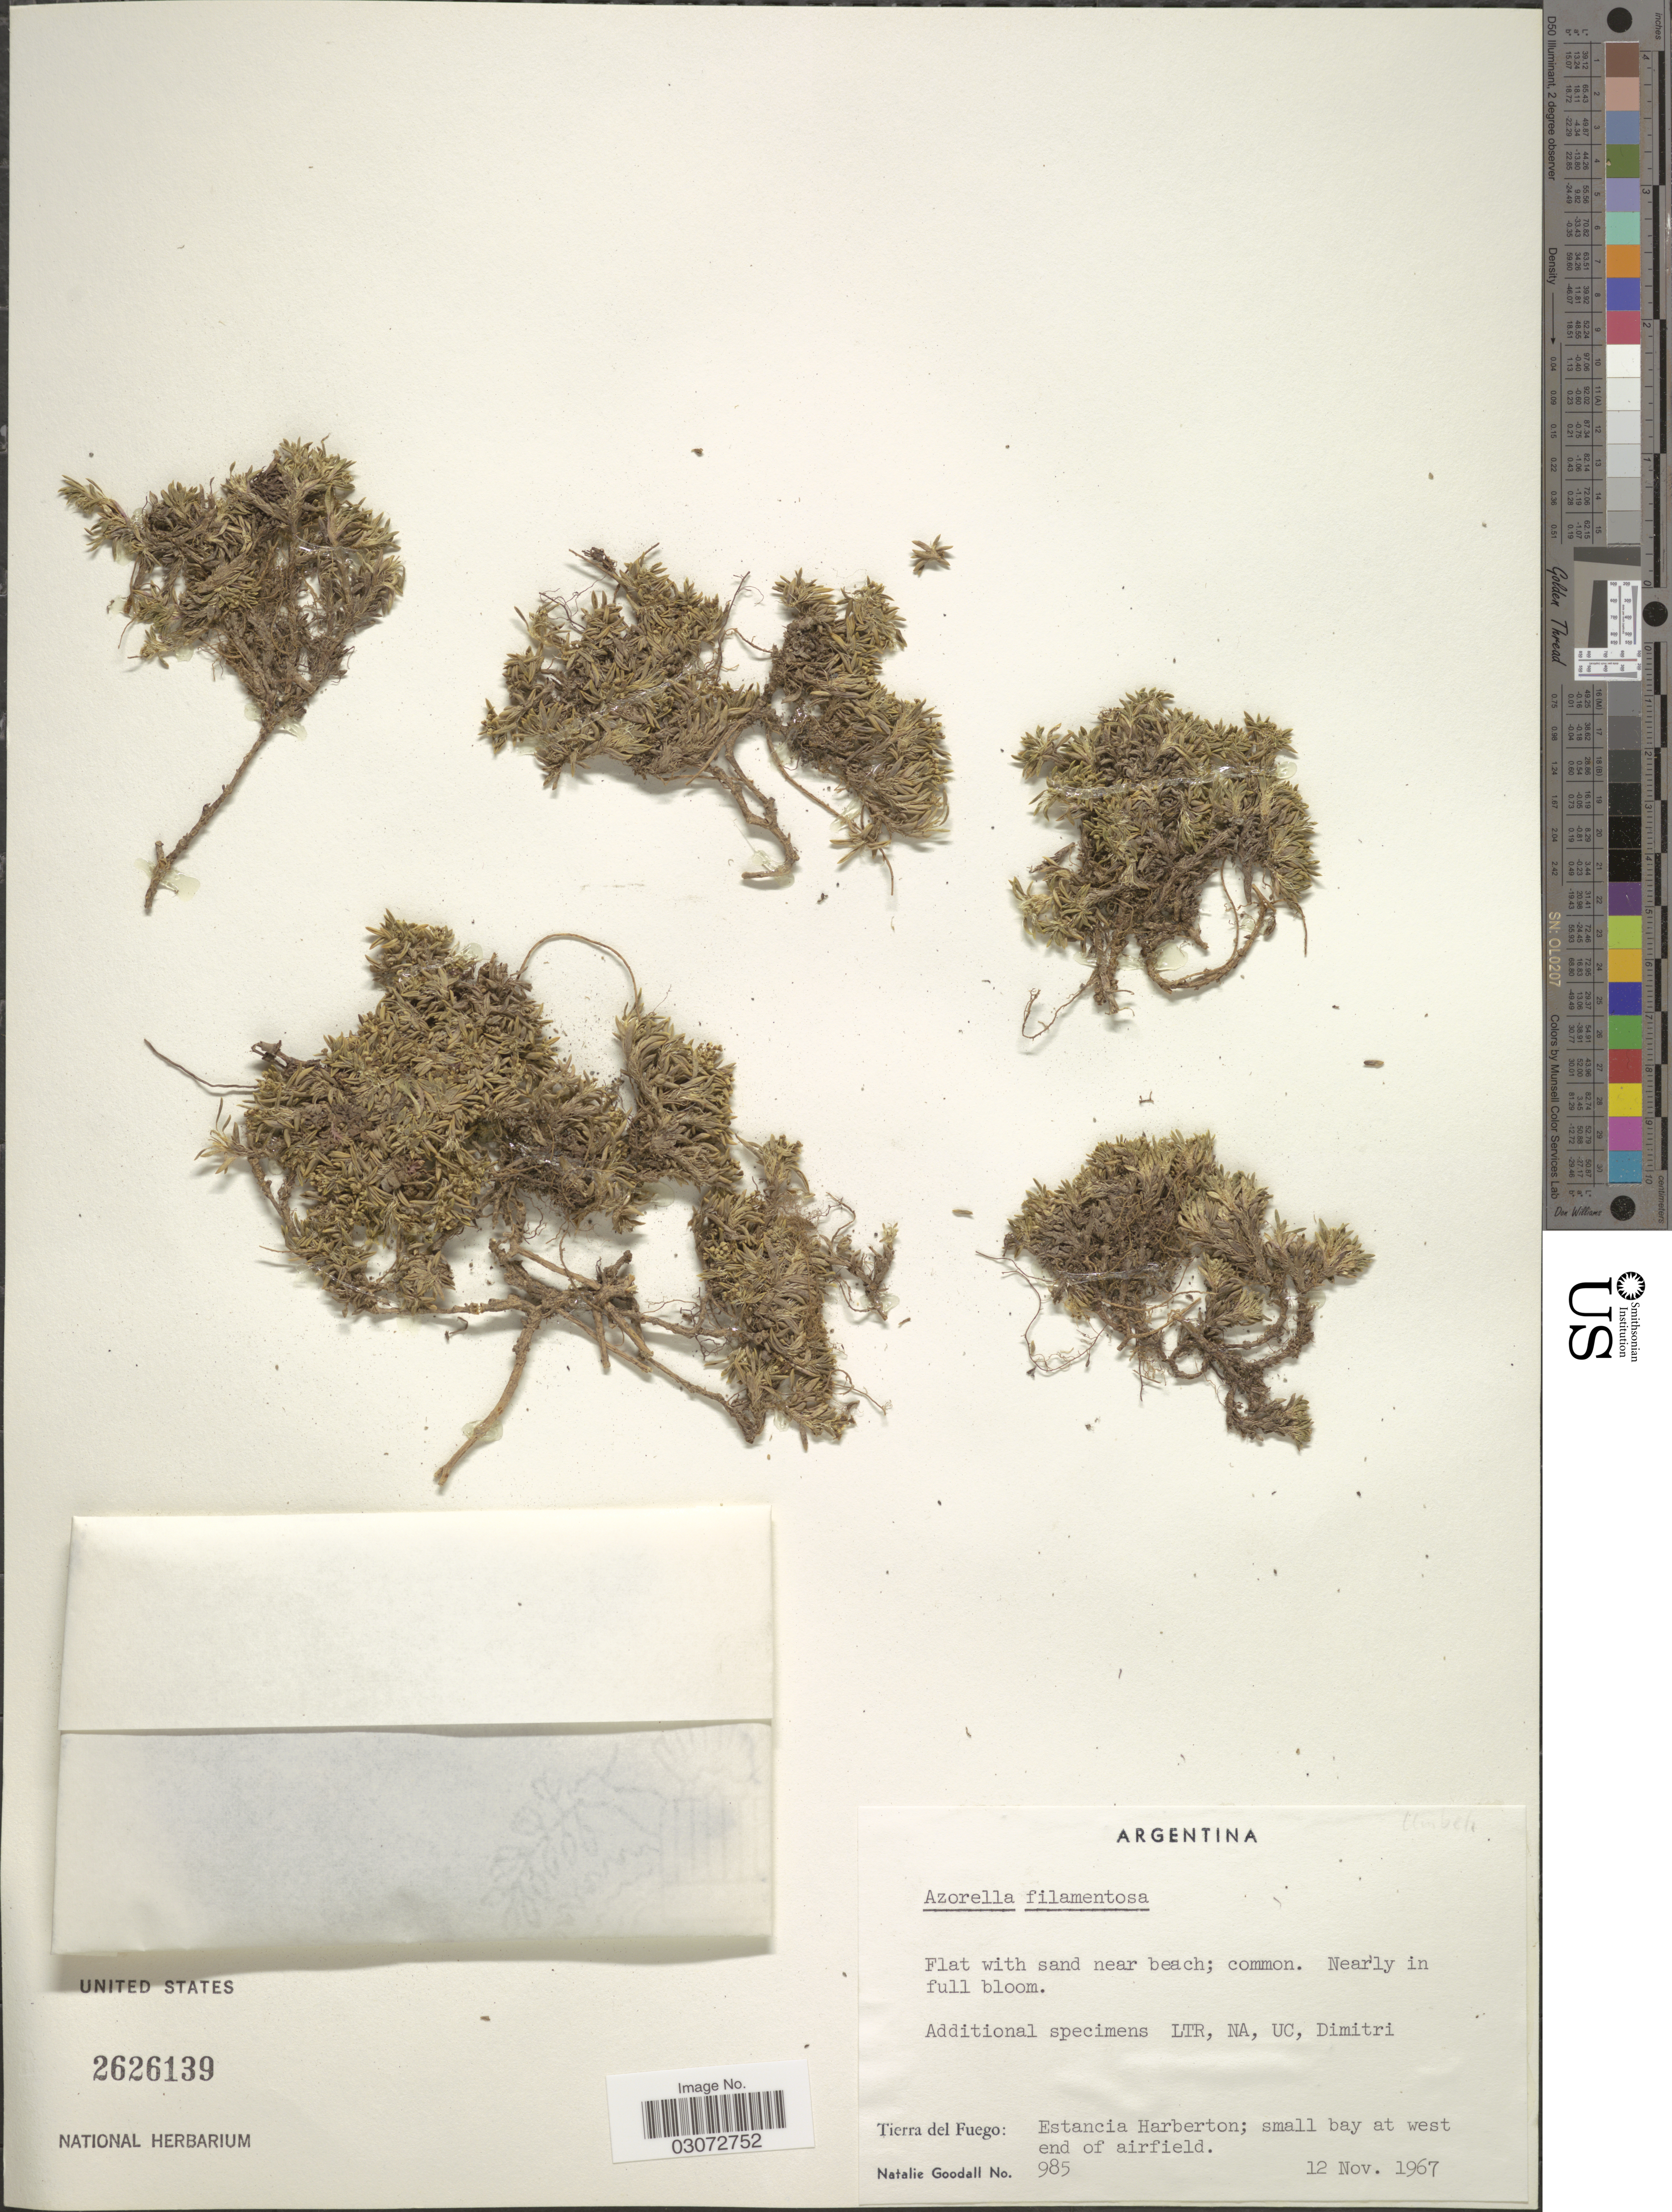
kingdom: Plantae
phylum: Tracheophyta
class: Magnoliopsida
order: Apiales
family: Apiaceae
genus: Azorella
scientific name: Azorella filamentosa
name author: Lam.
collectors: N. Goodall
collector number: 985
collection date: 1967-11-12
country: Argentina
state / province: Tierra del Fuego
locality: Estancia Harberton; small bay at west end of airfield.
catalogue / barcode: US 2626139